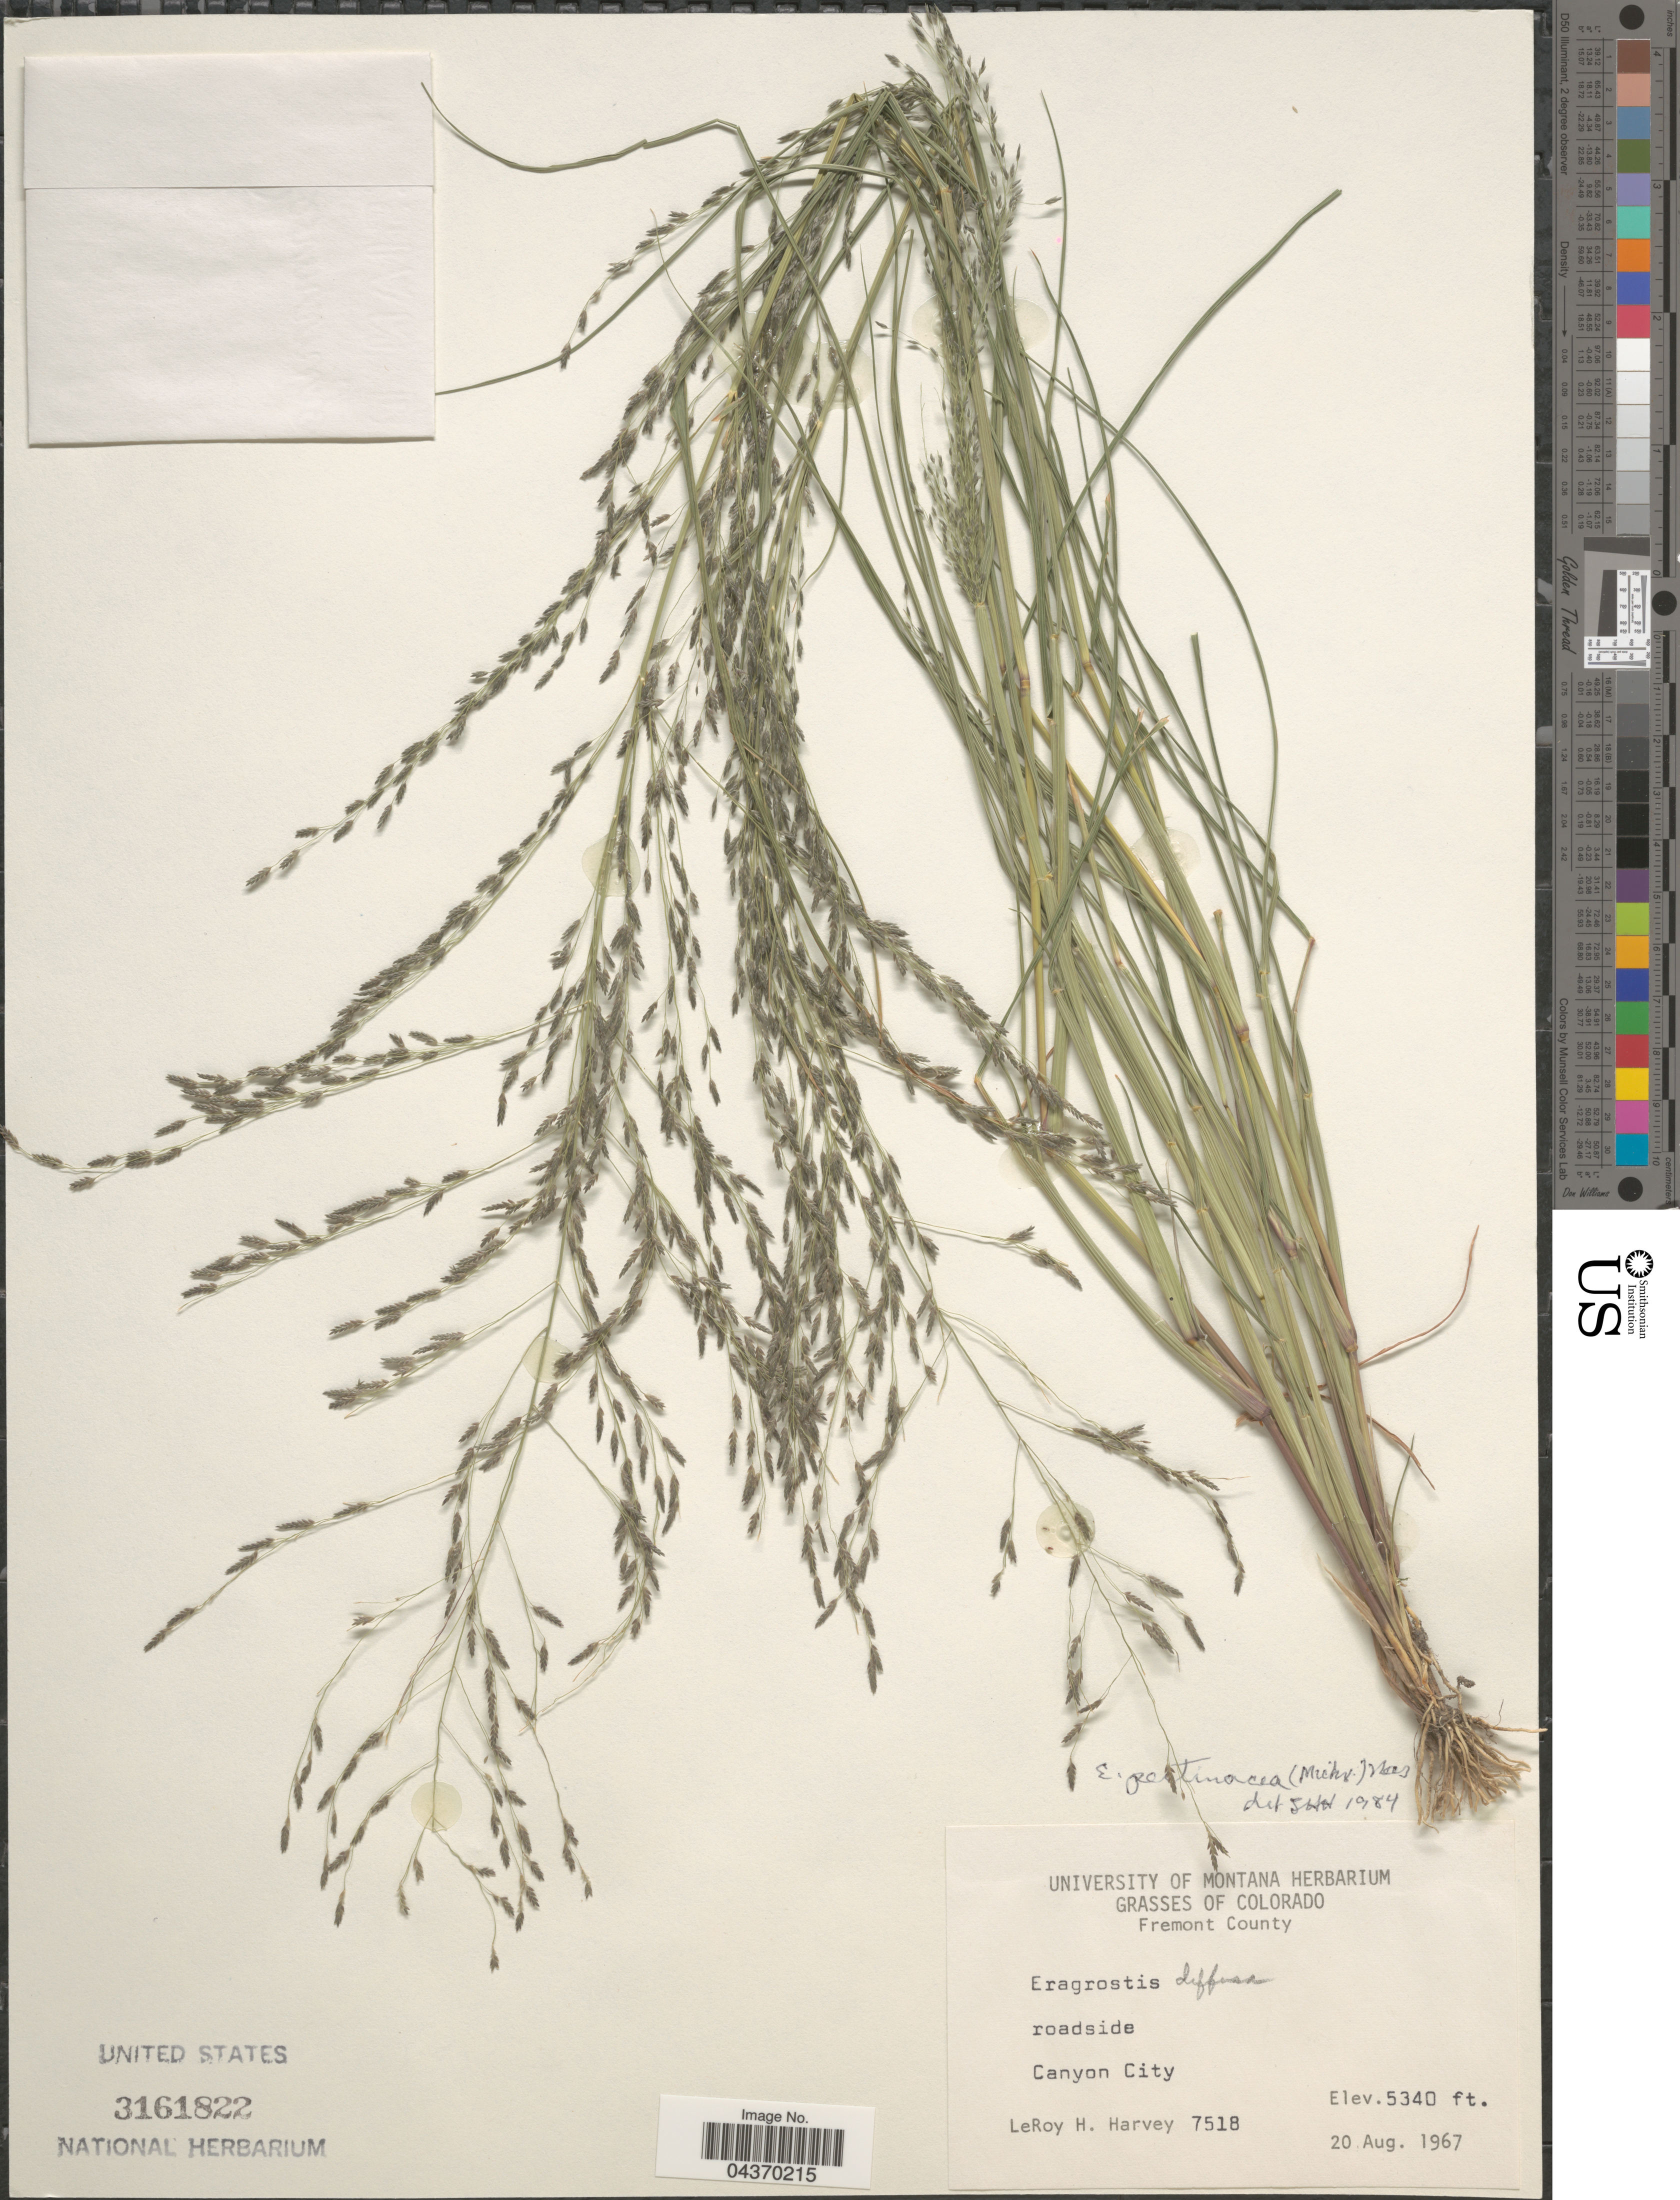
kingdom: Plantae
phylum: Tracheophyta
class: Liliopsida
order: Poales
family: Poaceae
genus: Eragrostis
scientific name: Eragrostis pectinacea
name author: (Michx.) Nees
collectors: L. H. Harvey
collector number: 7518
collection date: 1967-08-20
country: United States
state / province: Colorado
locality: Fremont County. Canyon City.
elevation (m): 1628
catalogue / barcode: US 3161822